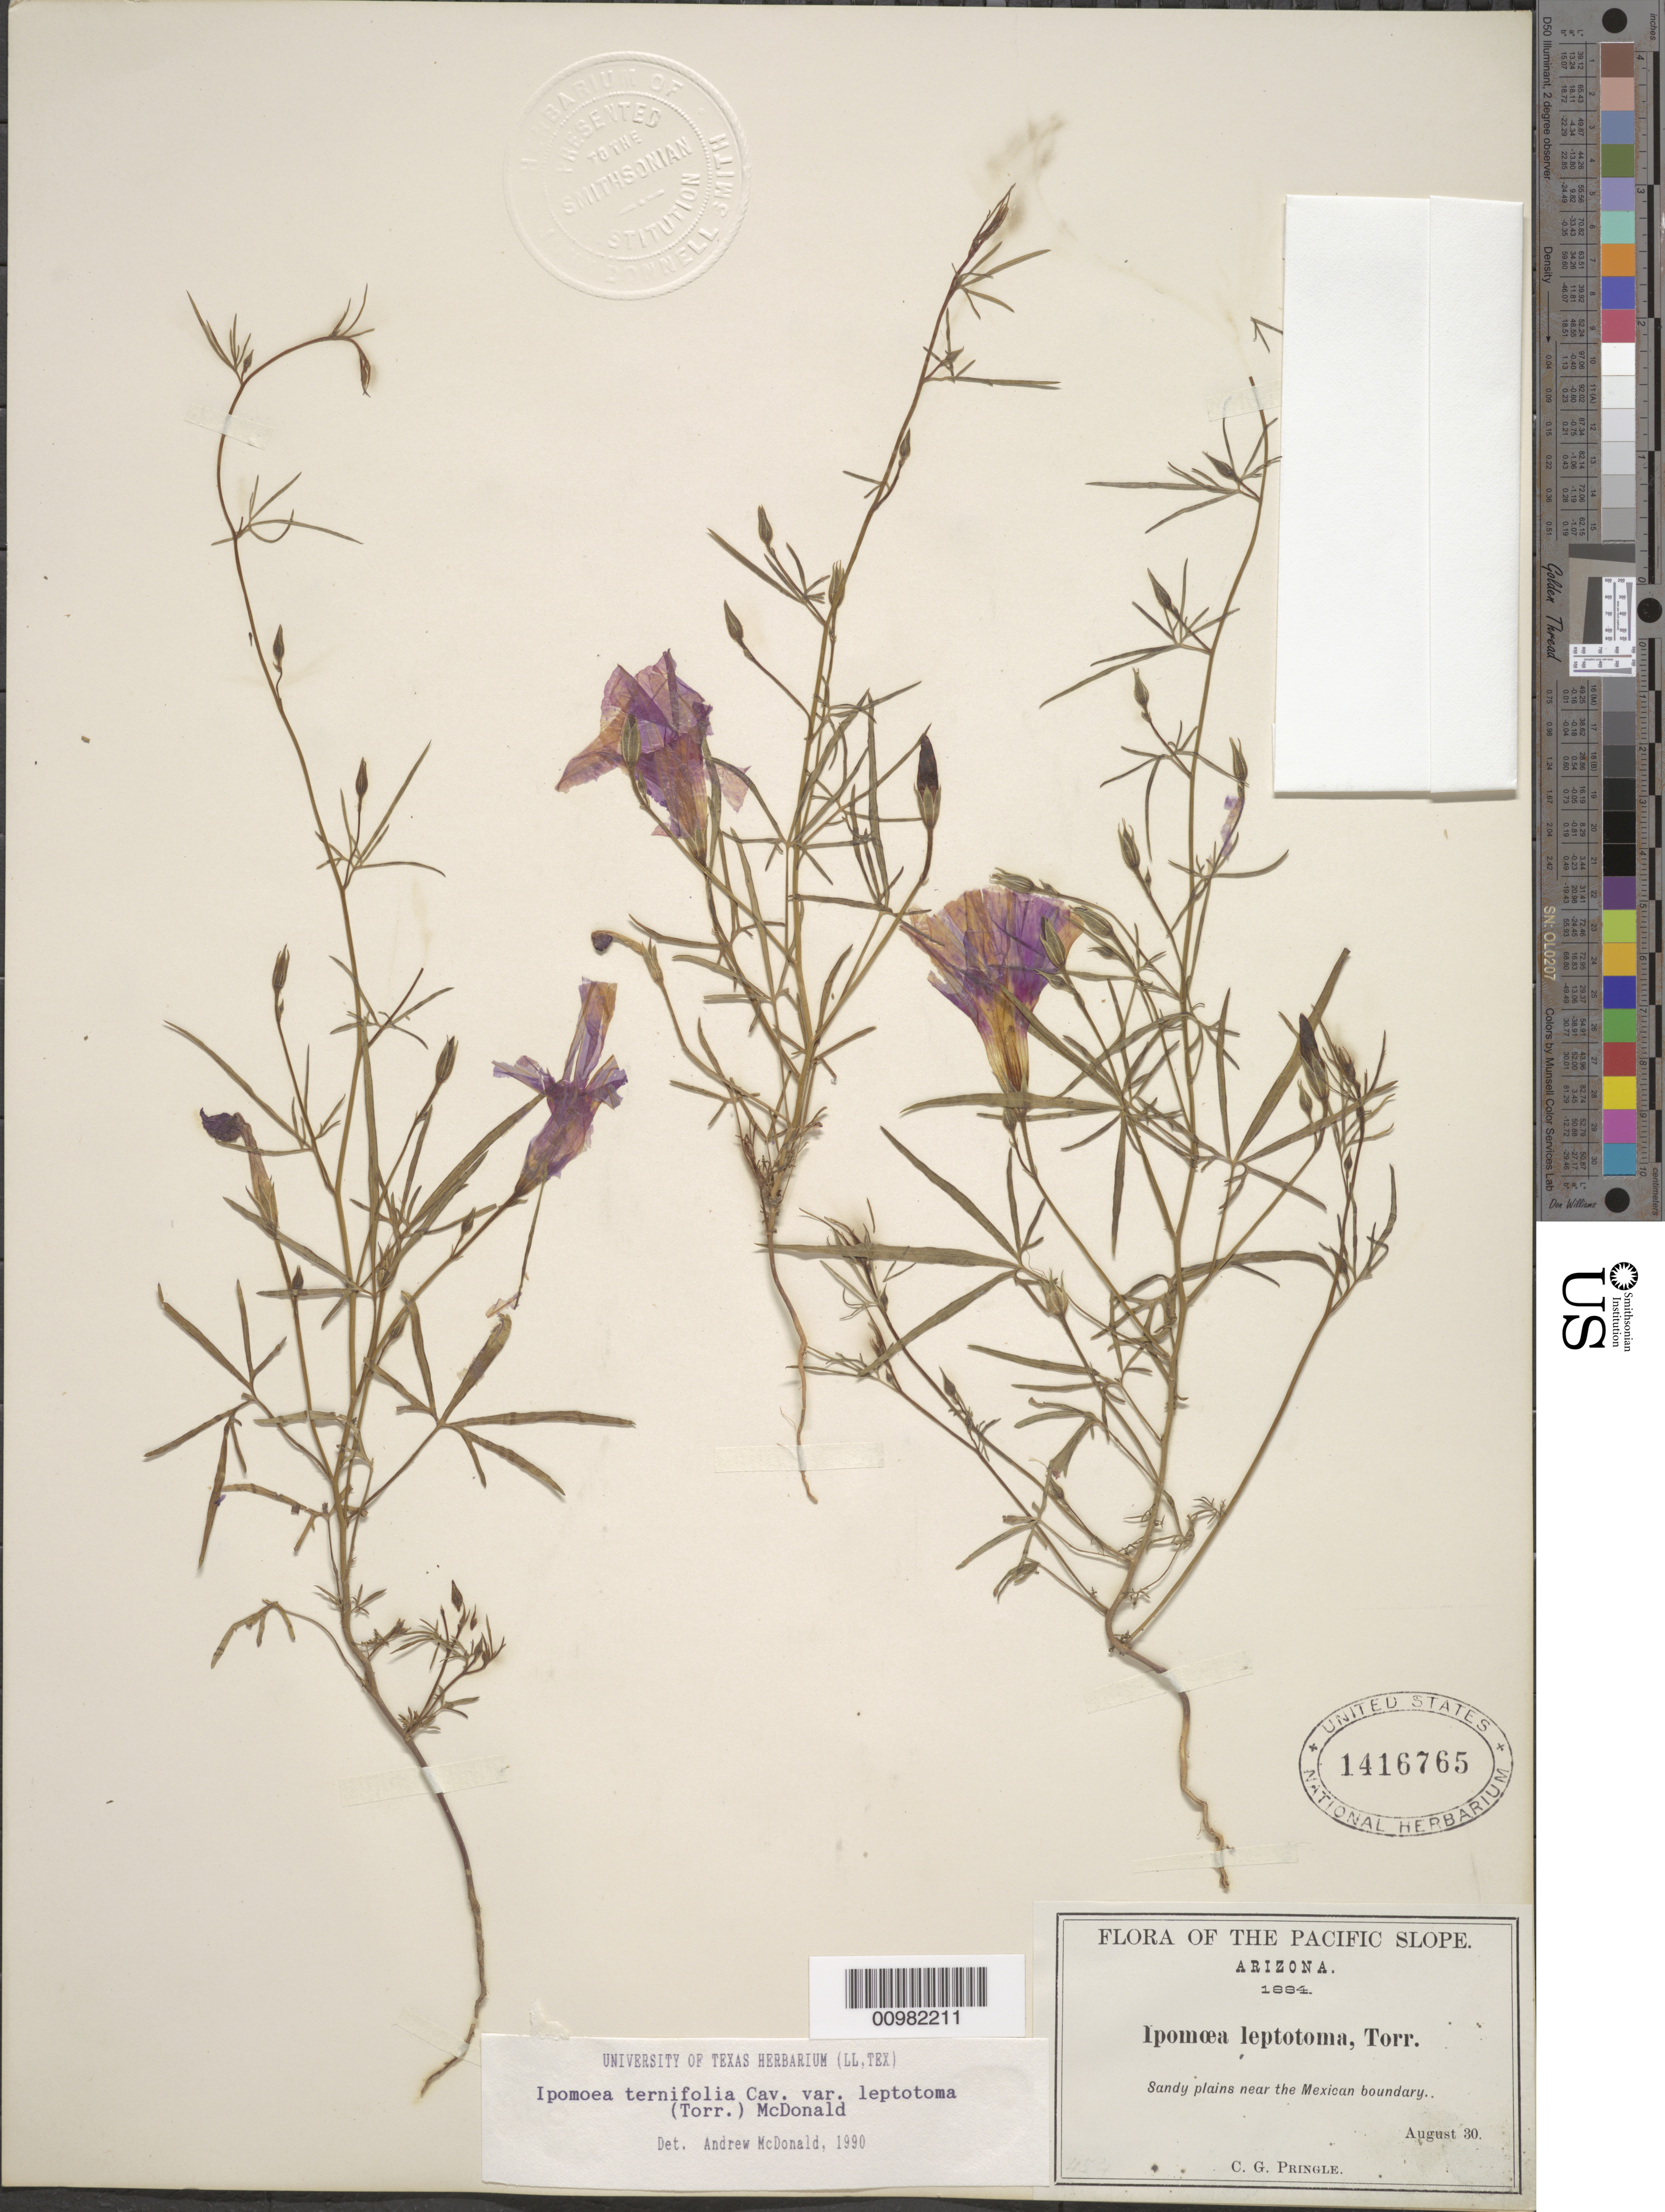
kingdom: Plantae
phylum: Tracheophyta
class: Magnoliopsida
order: Solanales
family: Convolvulaceae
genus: Ipomoea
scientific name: Ipomoea ternifolia var. leptotoma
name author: (Torr.) J.A. McDonald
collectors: C. G. Pringle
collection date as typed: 30 Aug 1884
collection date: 1884-08-30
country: United States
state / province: Arizona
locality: Sandy plains near the Mexican boundary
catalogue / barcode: US 1416765